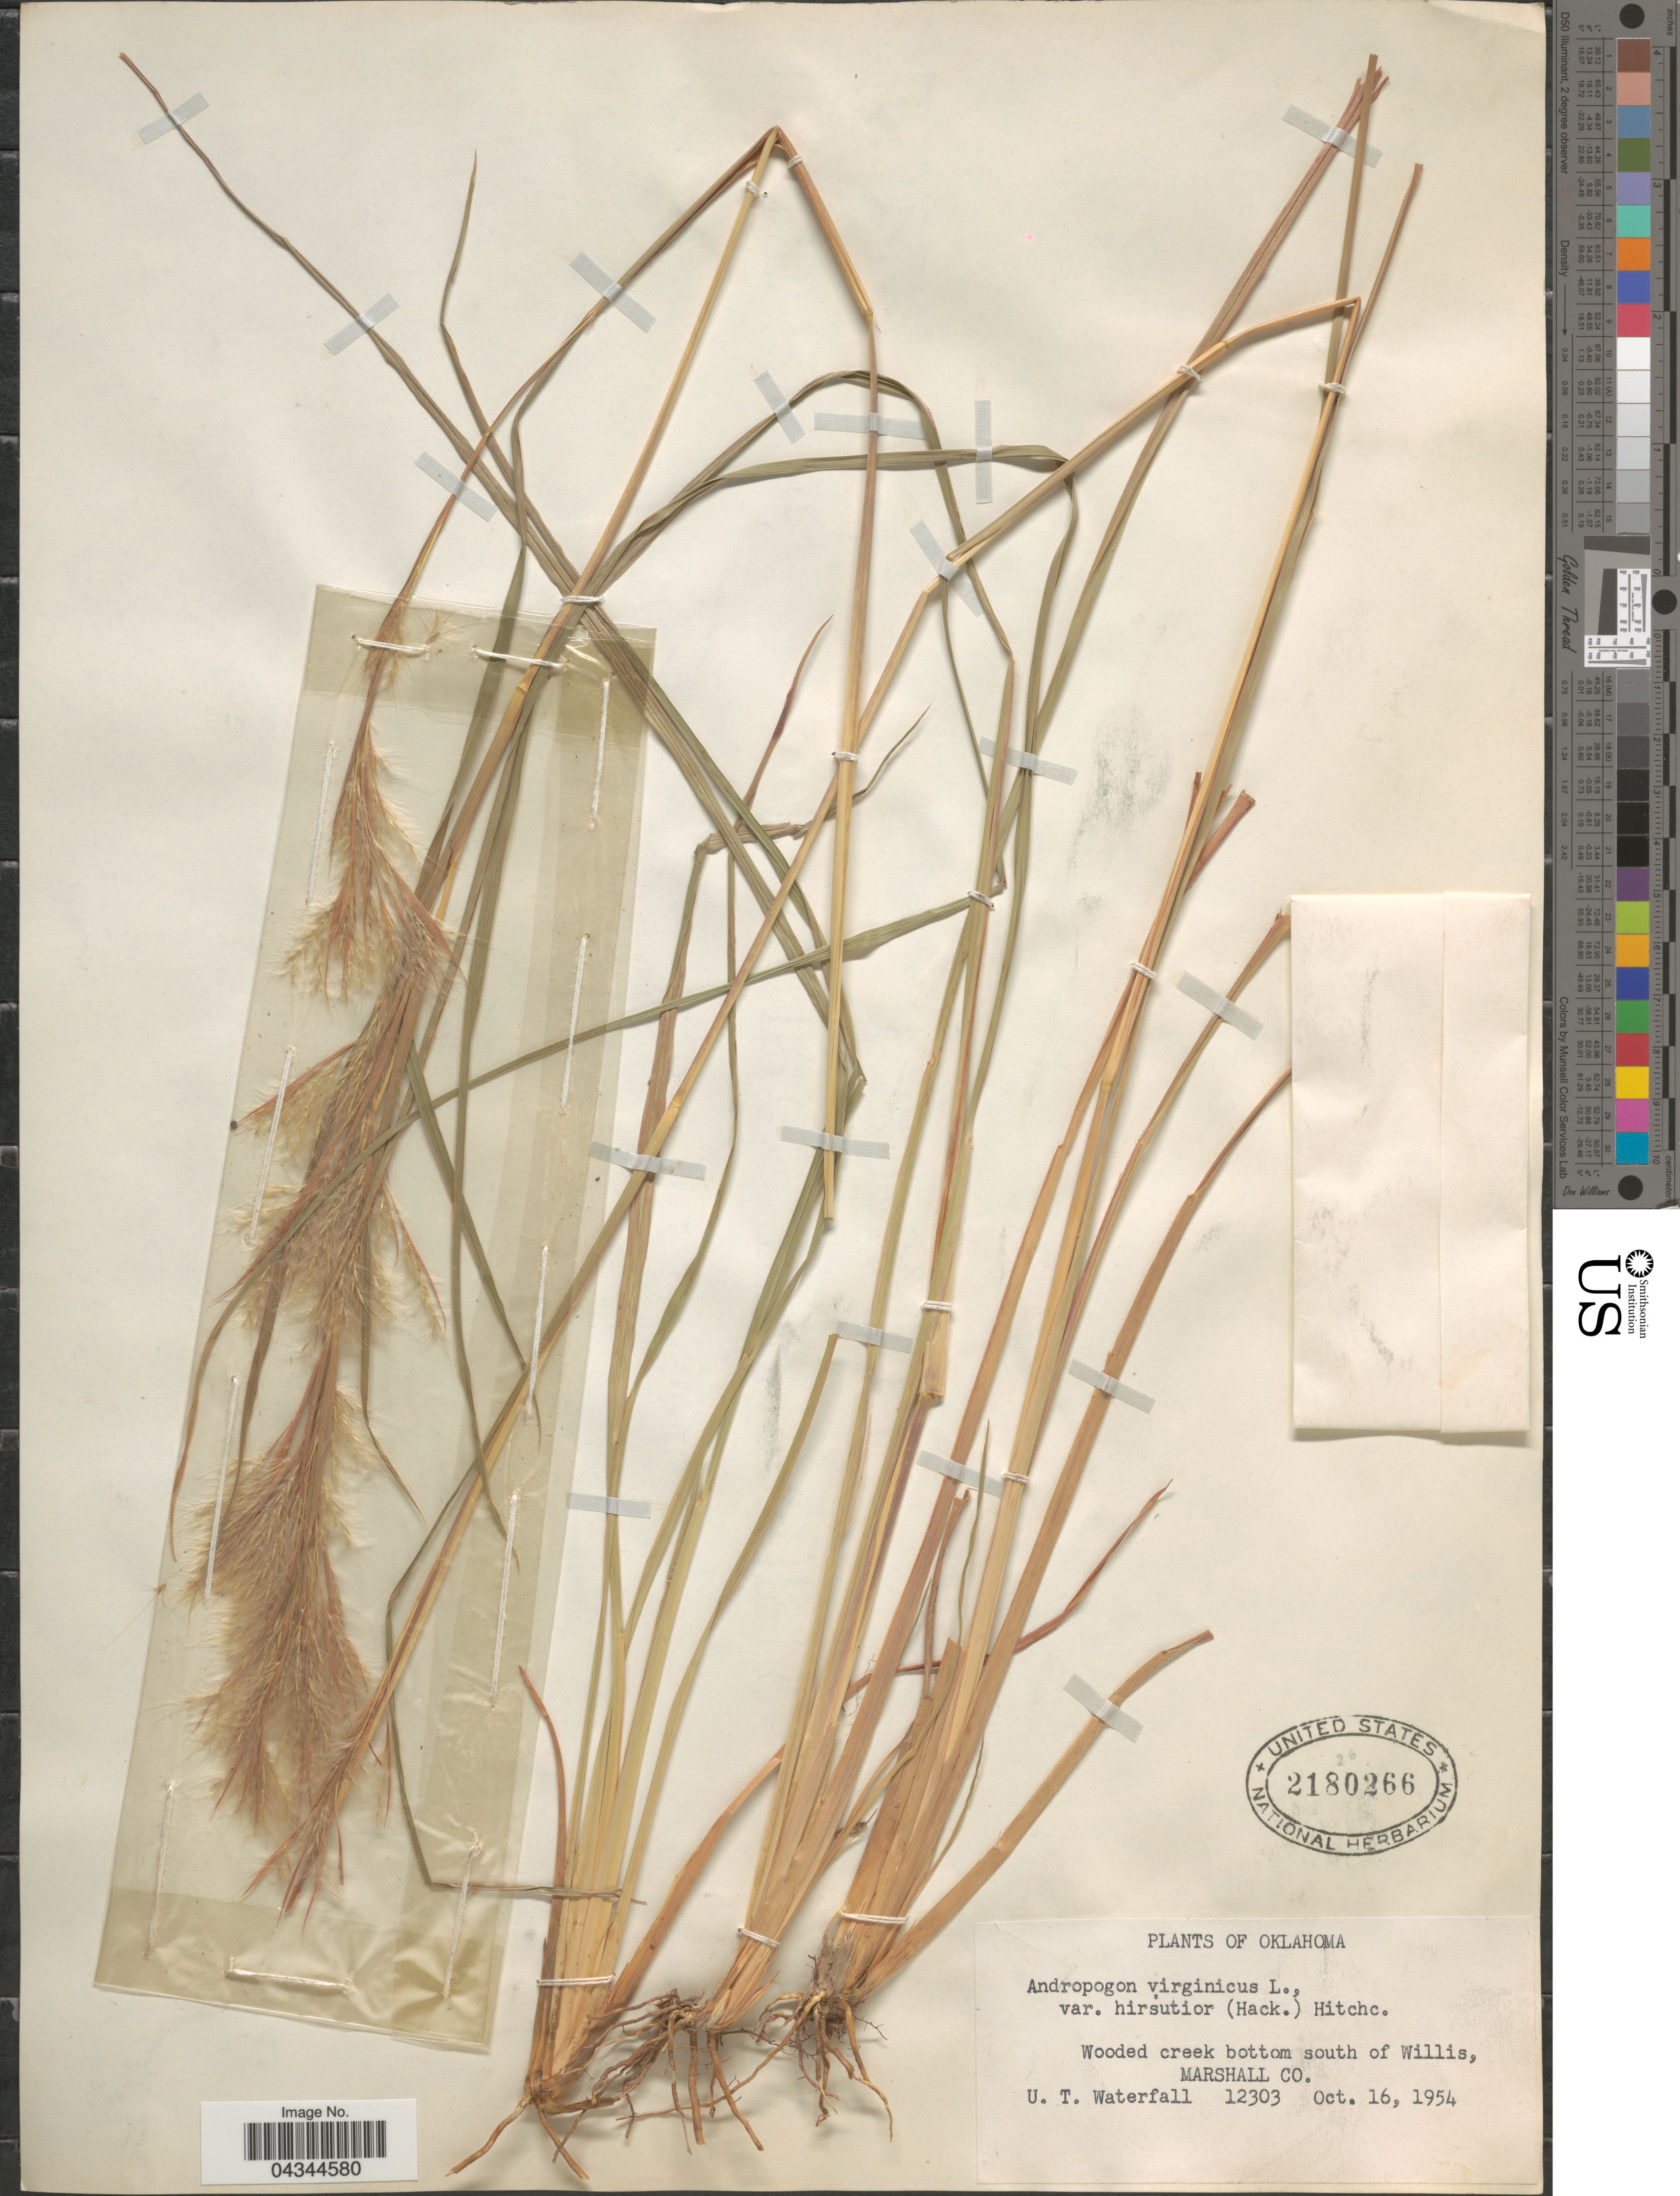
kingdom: Plantae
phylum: Tracheophyta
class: Liliopsida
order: Poales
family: Poaceae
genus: Andropogon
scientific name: Andropogon virginicus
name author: L.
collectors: U. T. Waterfall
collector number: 12303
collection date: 1954-10-16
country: United States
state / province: Oklahoma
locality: Wooded creek bottom south of Willis, Marshall Co.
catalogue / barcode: US 2180266